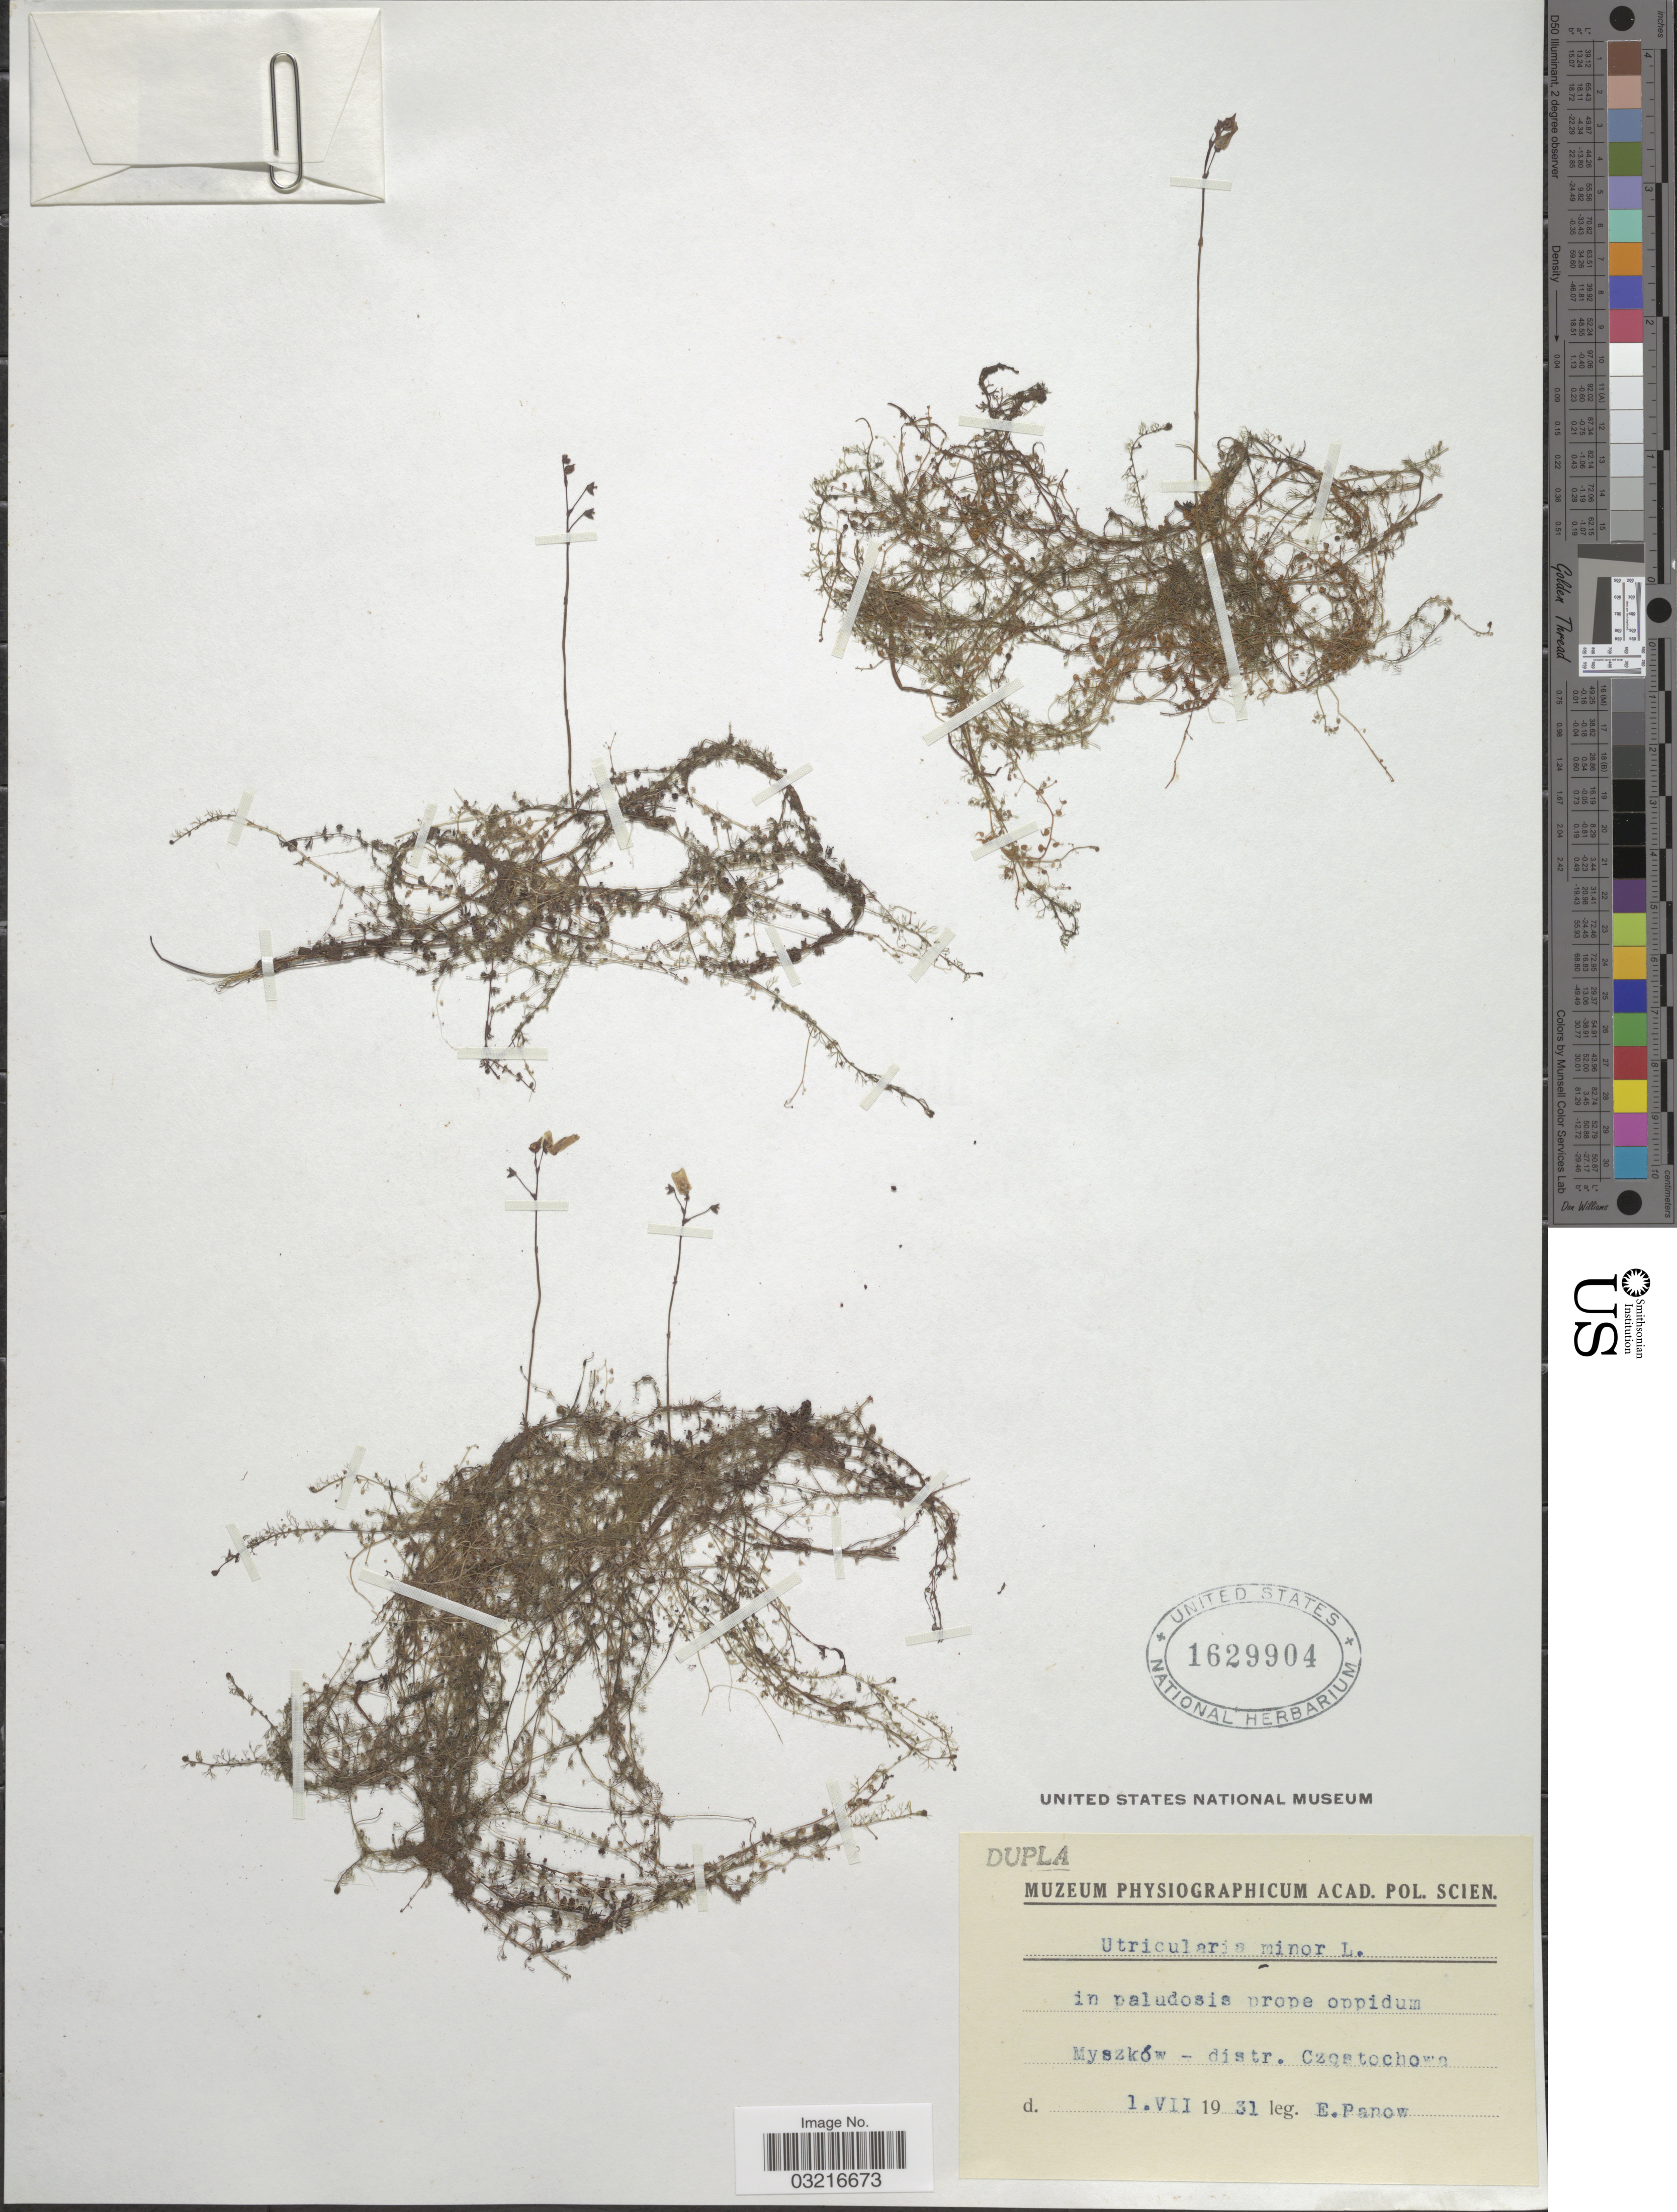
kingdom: Plantae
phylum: Tracheophyta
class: Magnoliopsida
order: Lamiales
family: Lentibulariaceae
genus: Utricularia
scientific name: Utricularia minor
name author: L.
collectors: E. Panow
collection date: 1931-07-01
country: Poland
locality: Mysków - distr. Czestochowa.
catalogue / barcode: US 1629904